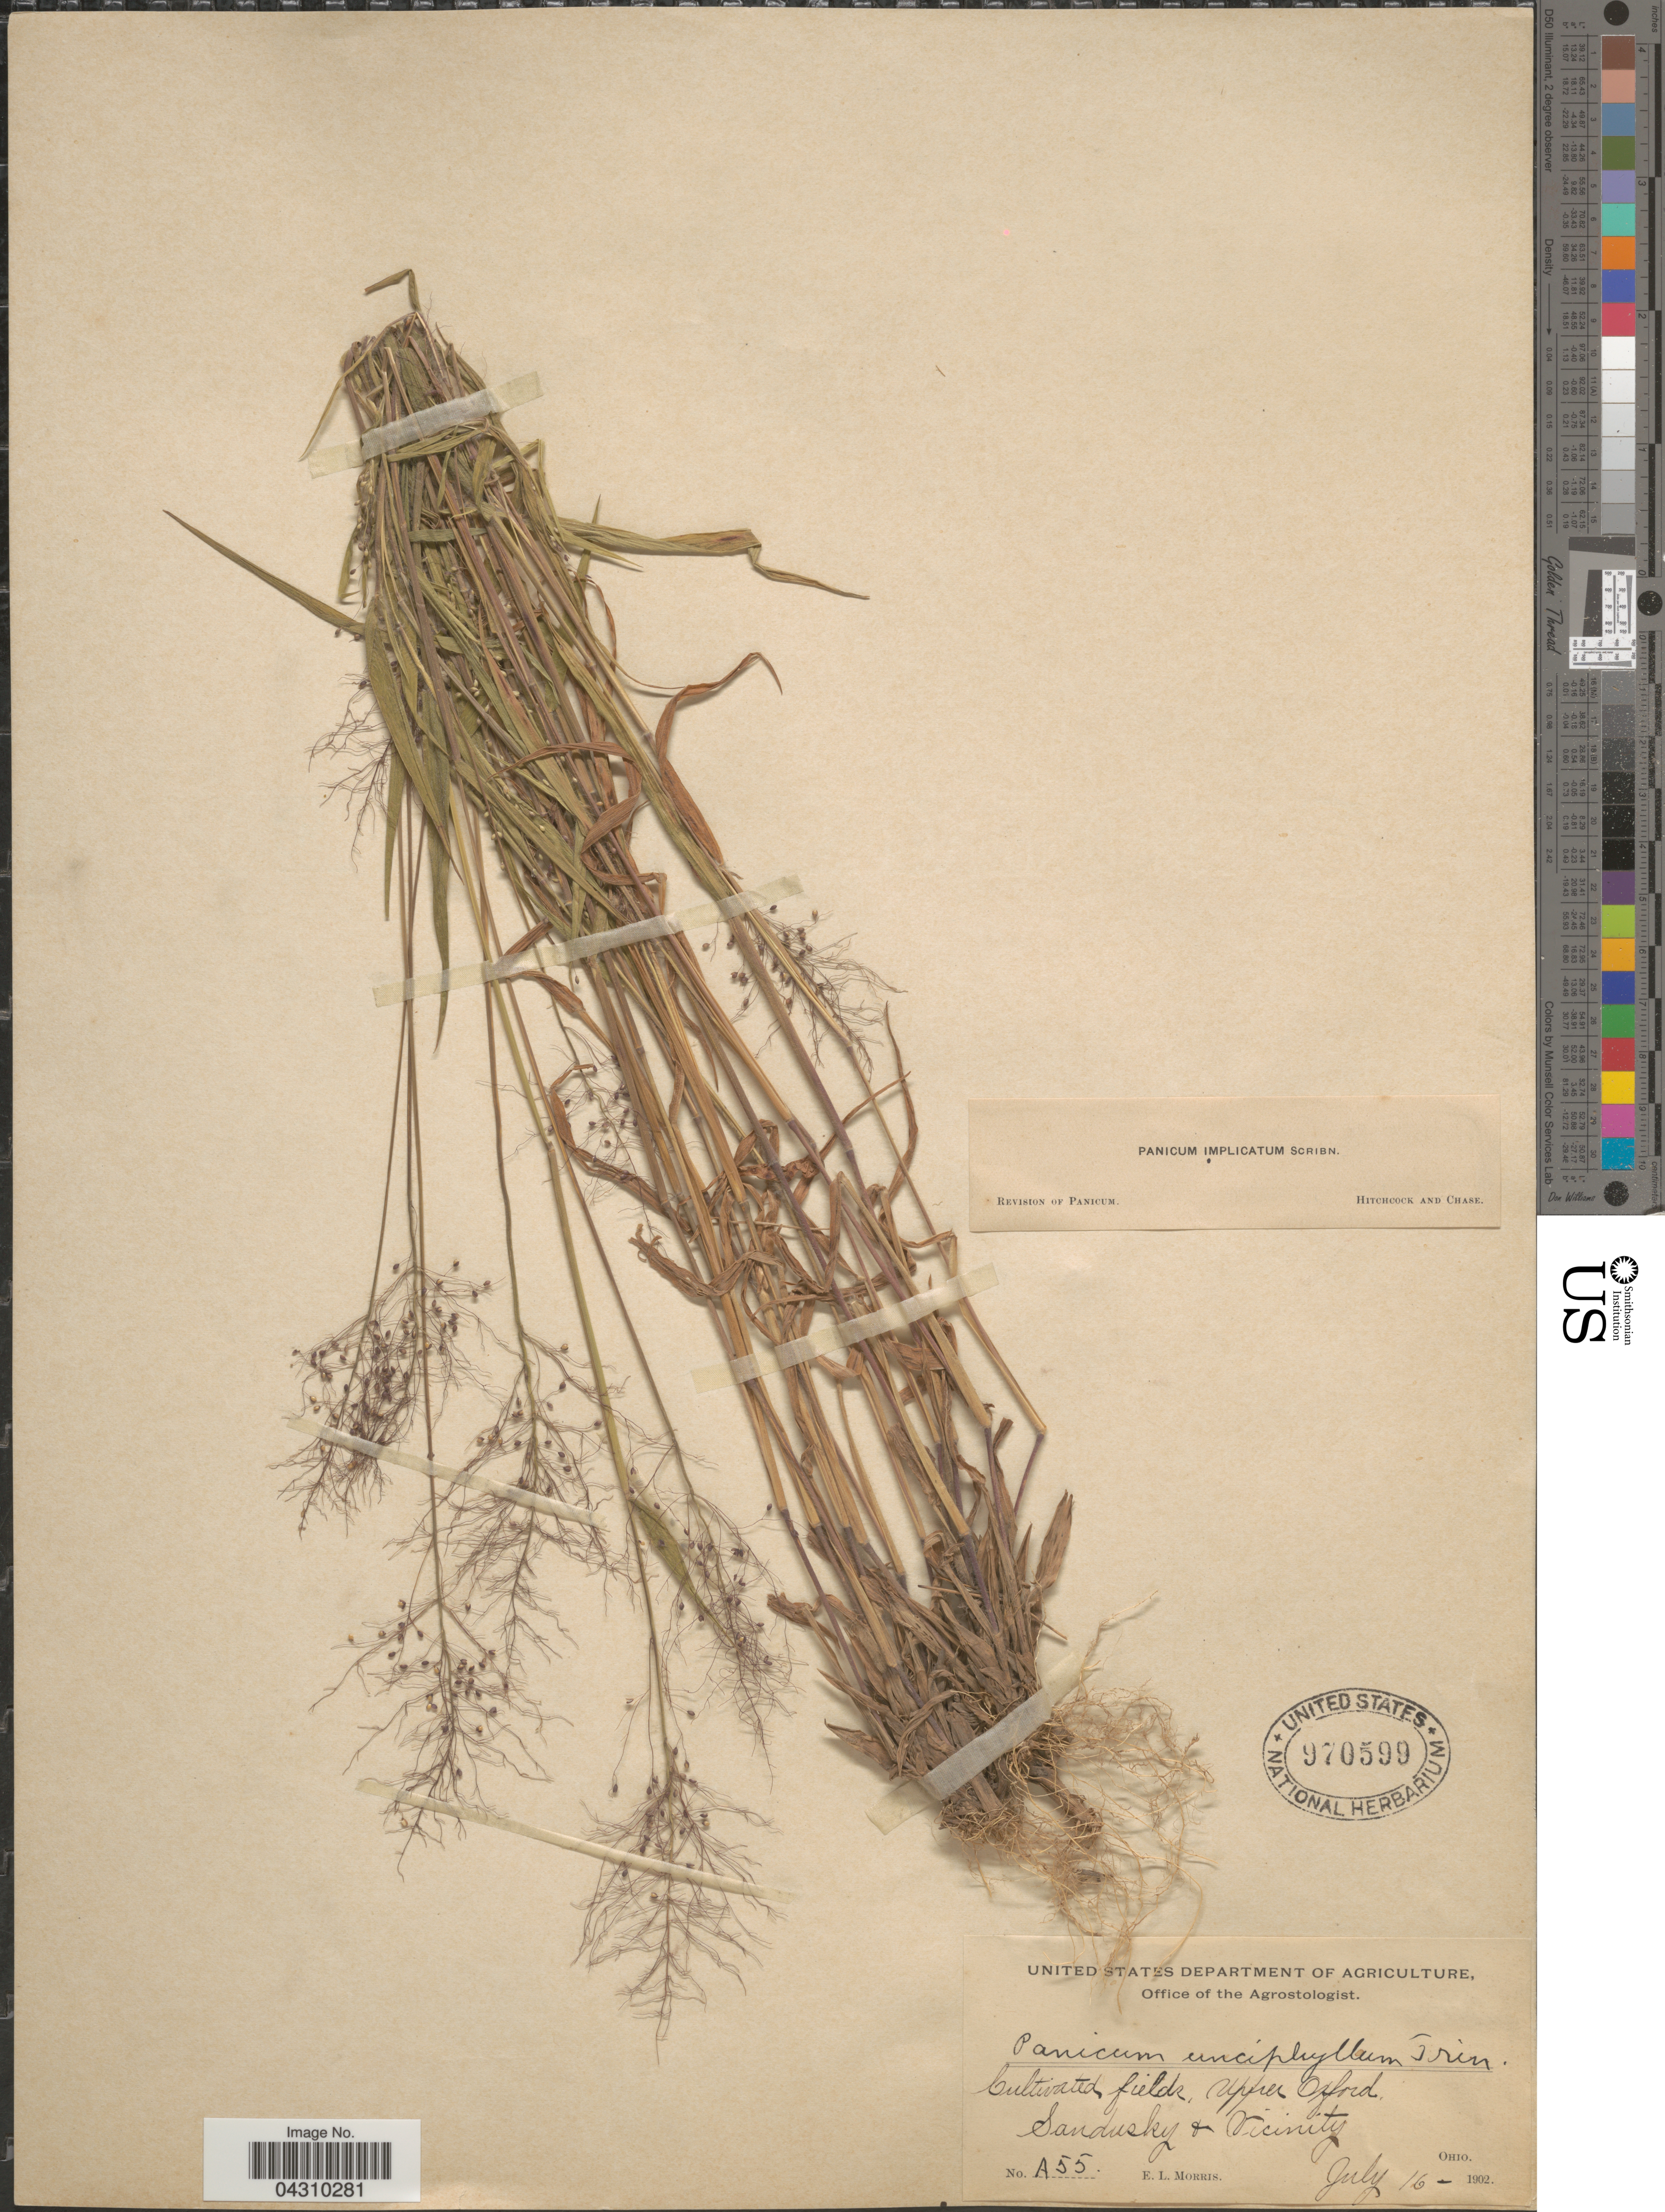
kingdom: Plantae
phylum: Tracheophyta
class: Liliopsida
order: Poales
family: Poaceae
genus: Dichanthelium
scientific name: Dichanthelium acuminatum var. acuminatum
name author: (Sw.) Gould & C.A. Clark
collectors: E. Morris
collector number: A55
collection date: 1902-07-16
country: United States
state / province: Ohio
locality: Cultivated fields, Upper Oxford. Sandusky & Vicinity.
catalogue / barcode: US 970599